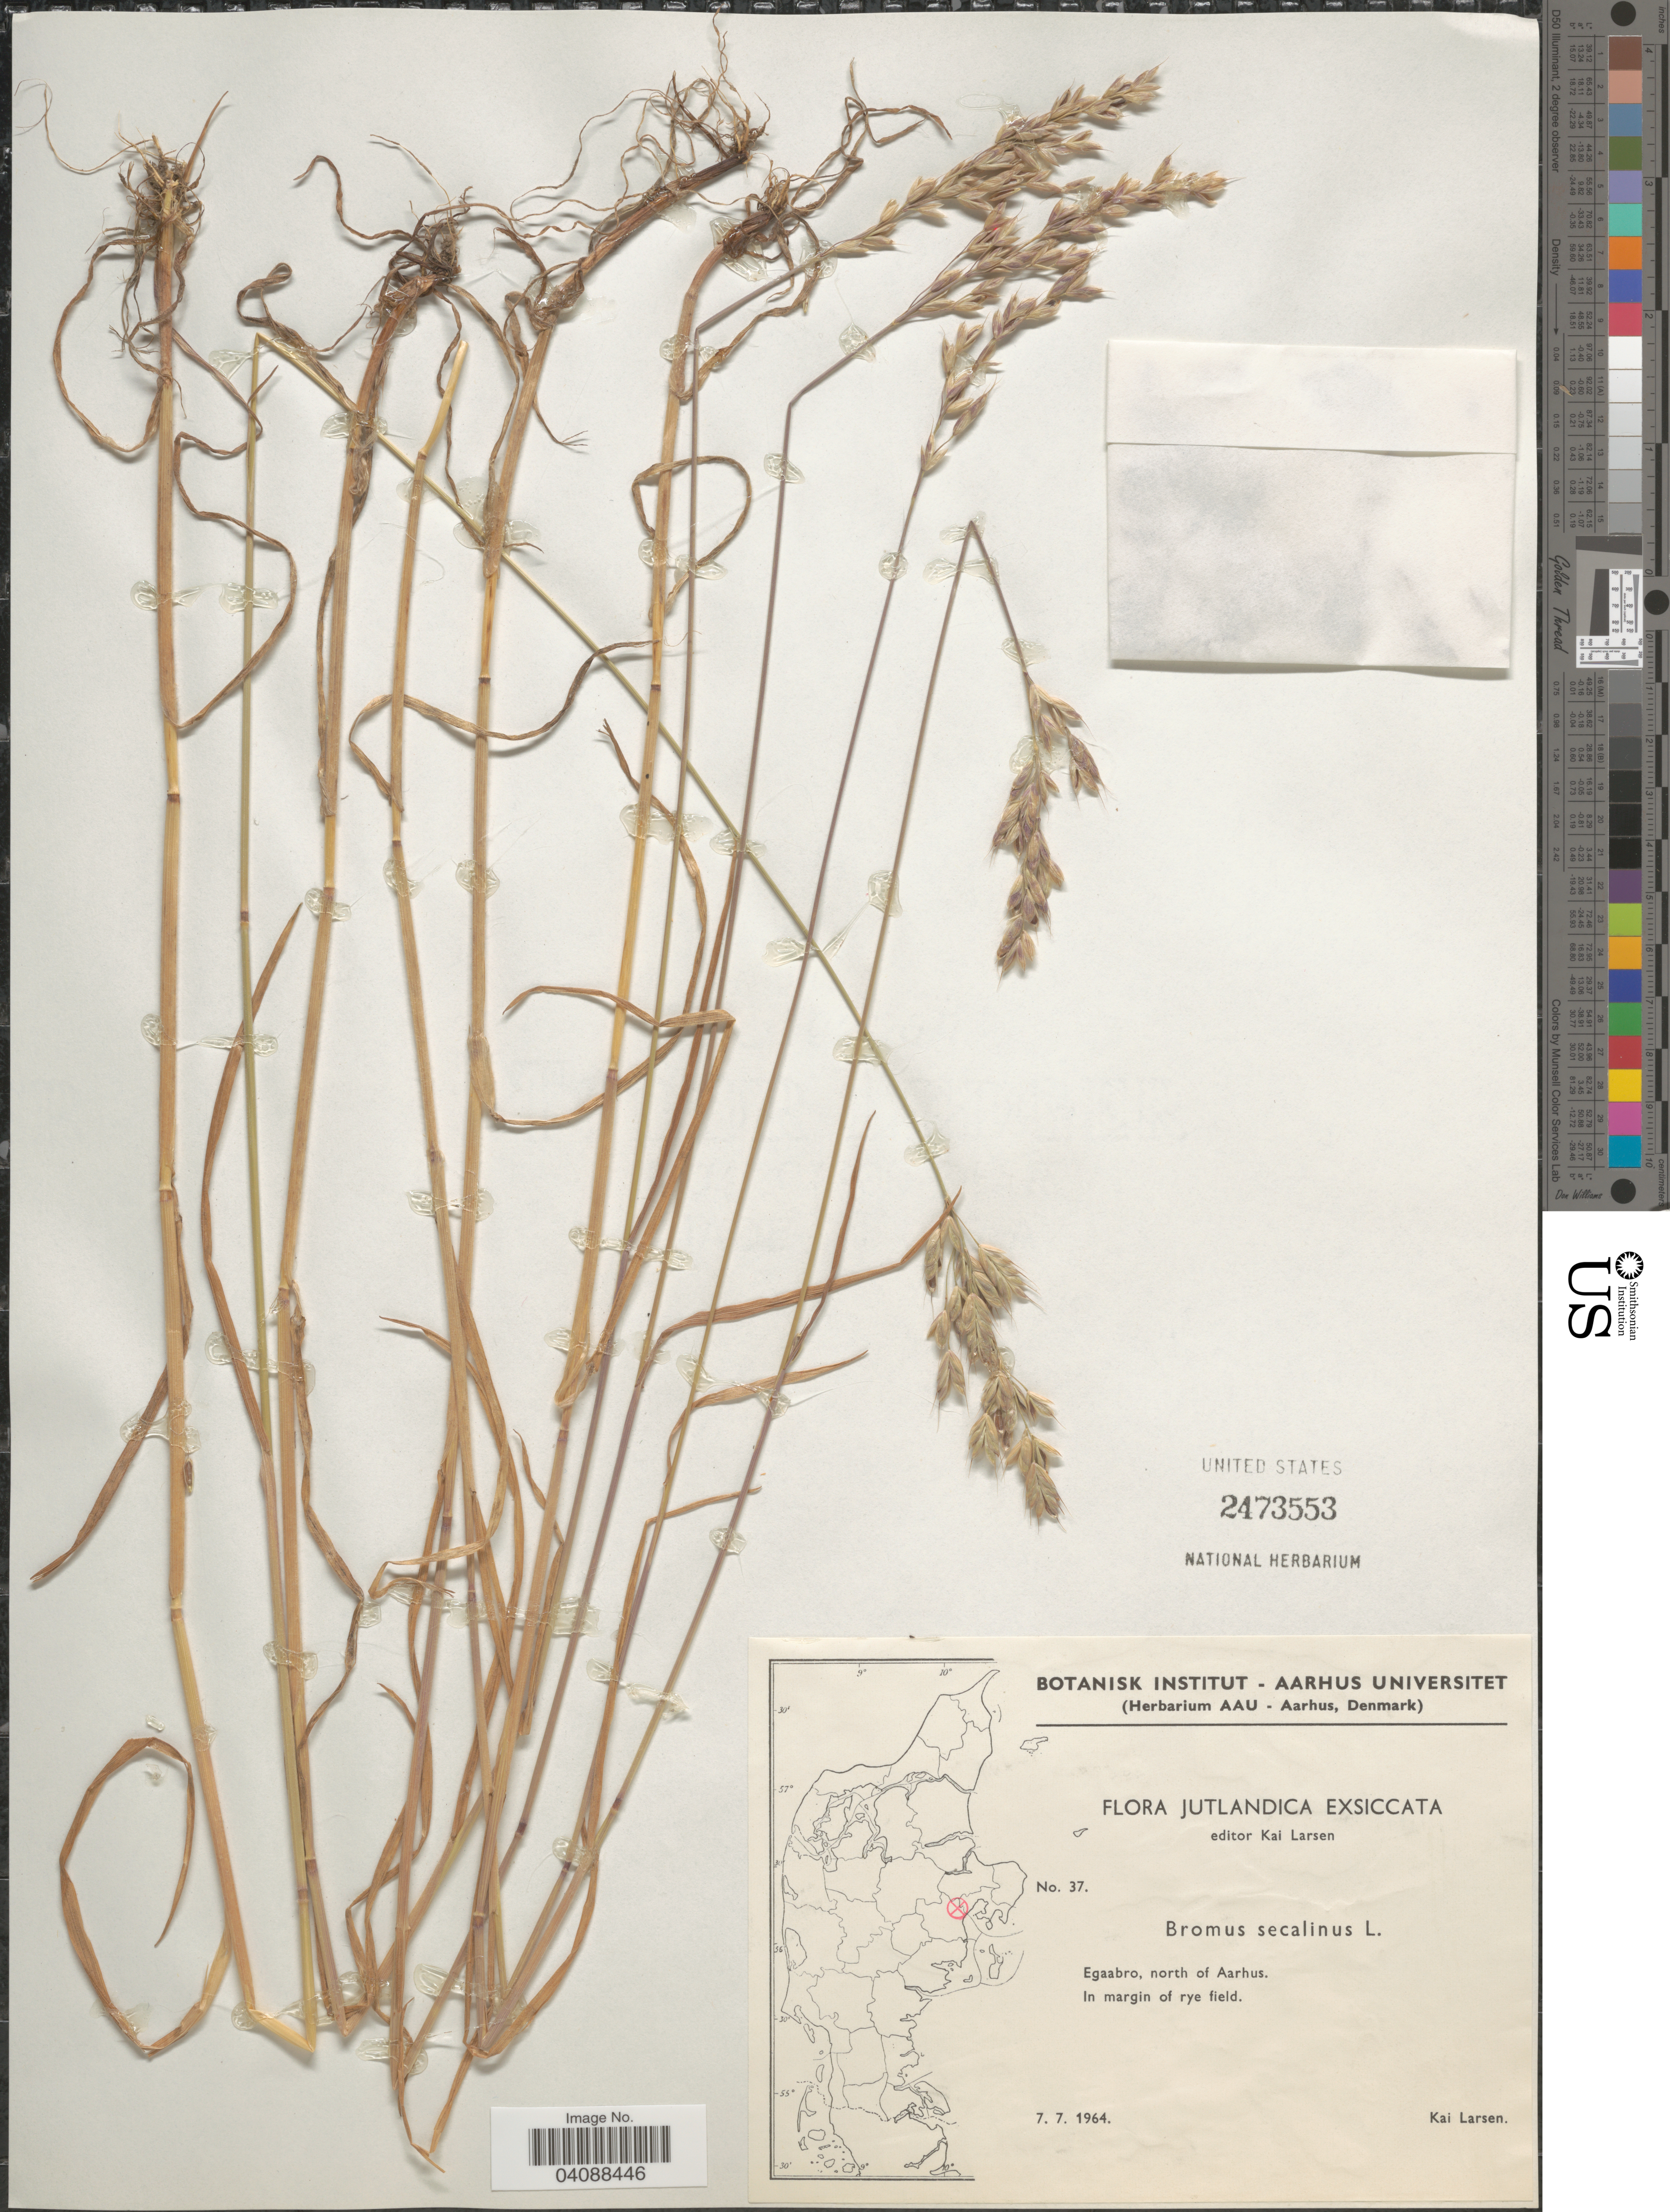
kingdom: Plantae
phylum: Tracheophyta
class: Liliopsida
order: Poales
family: Poaceae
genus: Bromus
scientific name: Bromus secalinus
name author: L.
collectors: K. Larsen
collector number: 37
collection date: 1964-07-07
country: Denmark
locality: Jutlandica. Egaabro, north of Aarhus. In margin of rye field.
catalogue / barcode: US 2473553